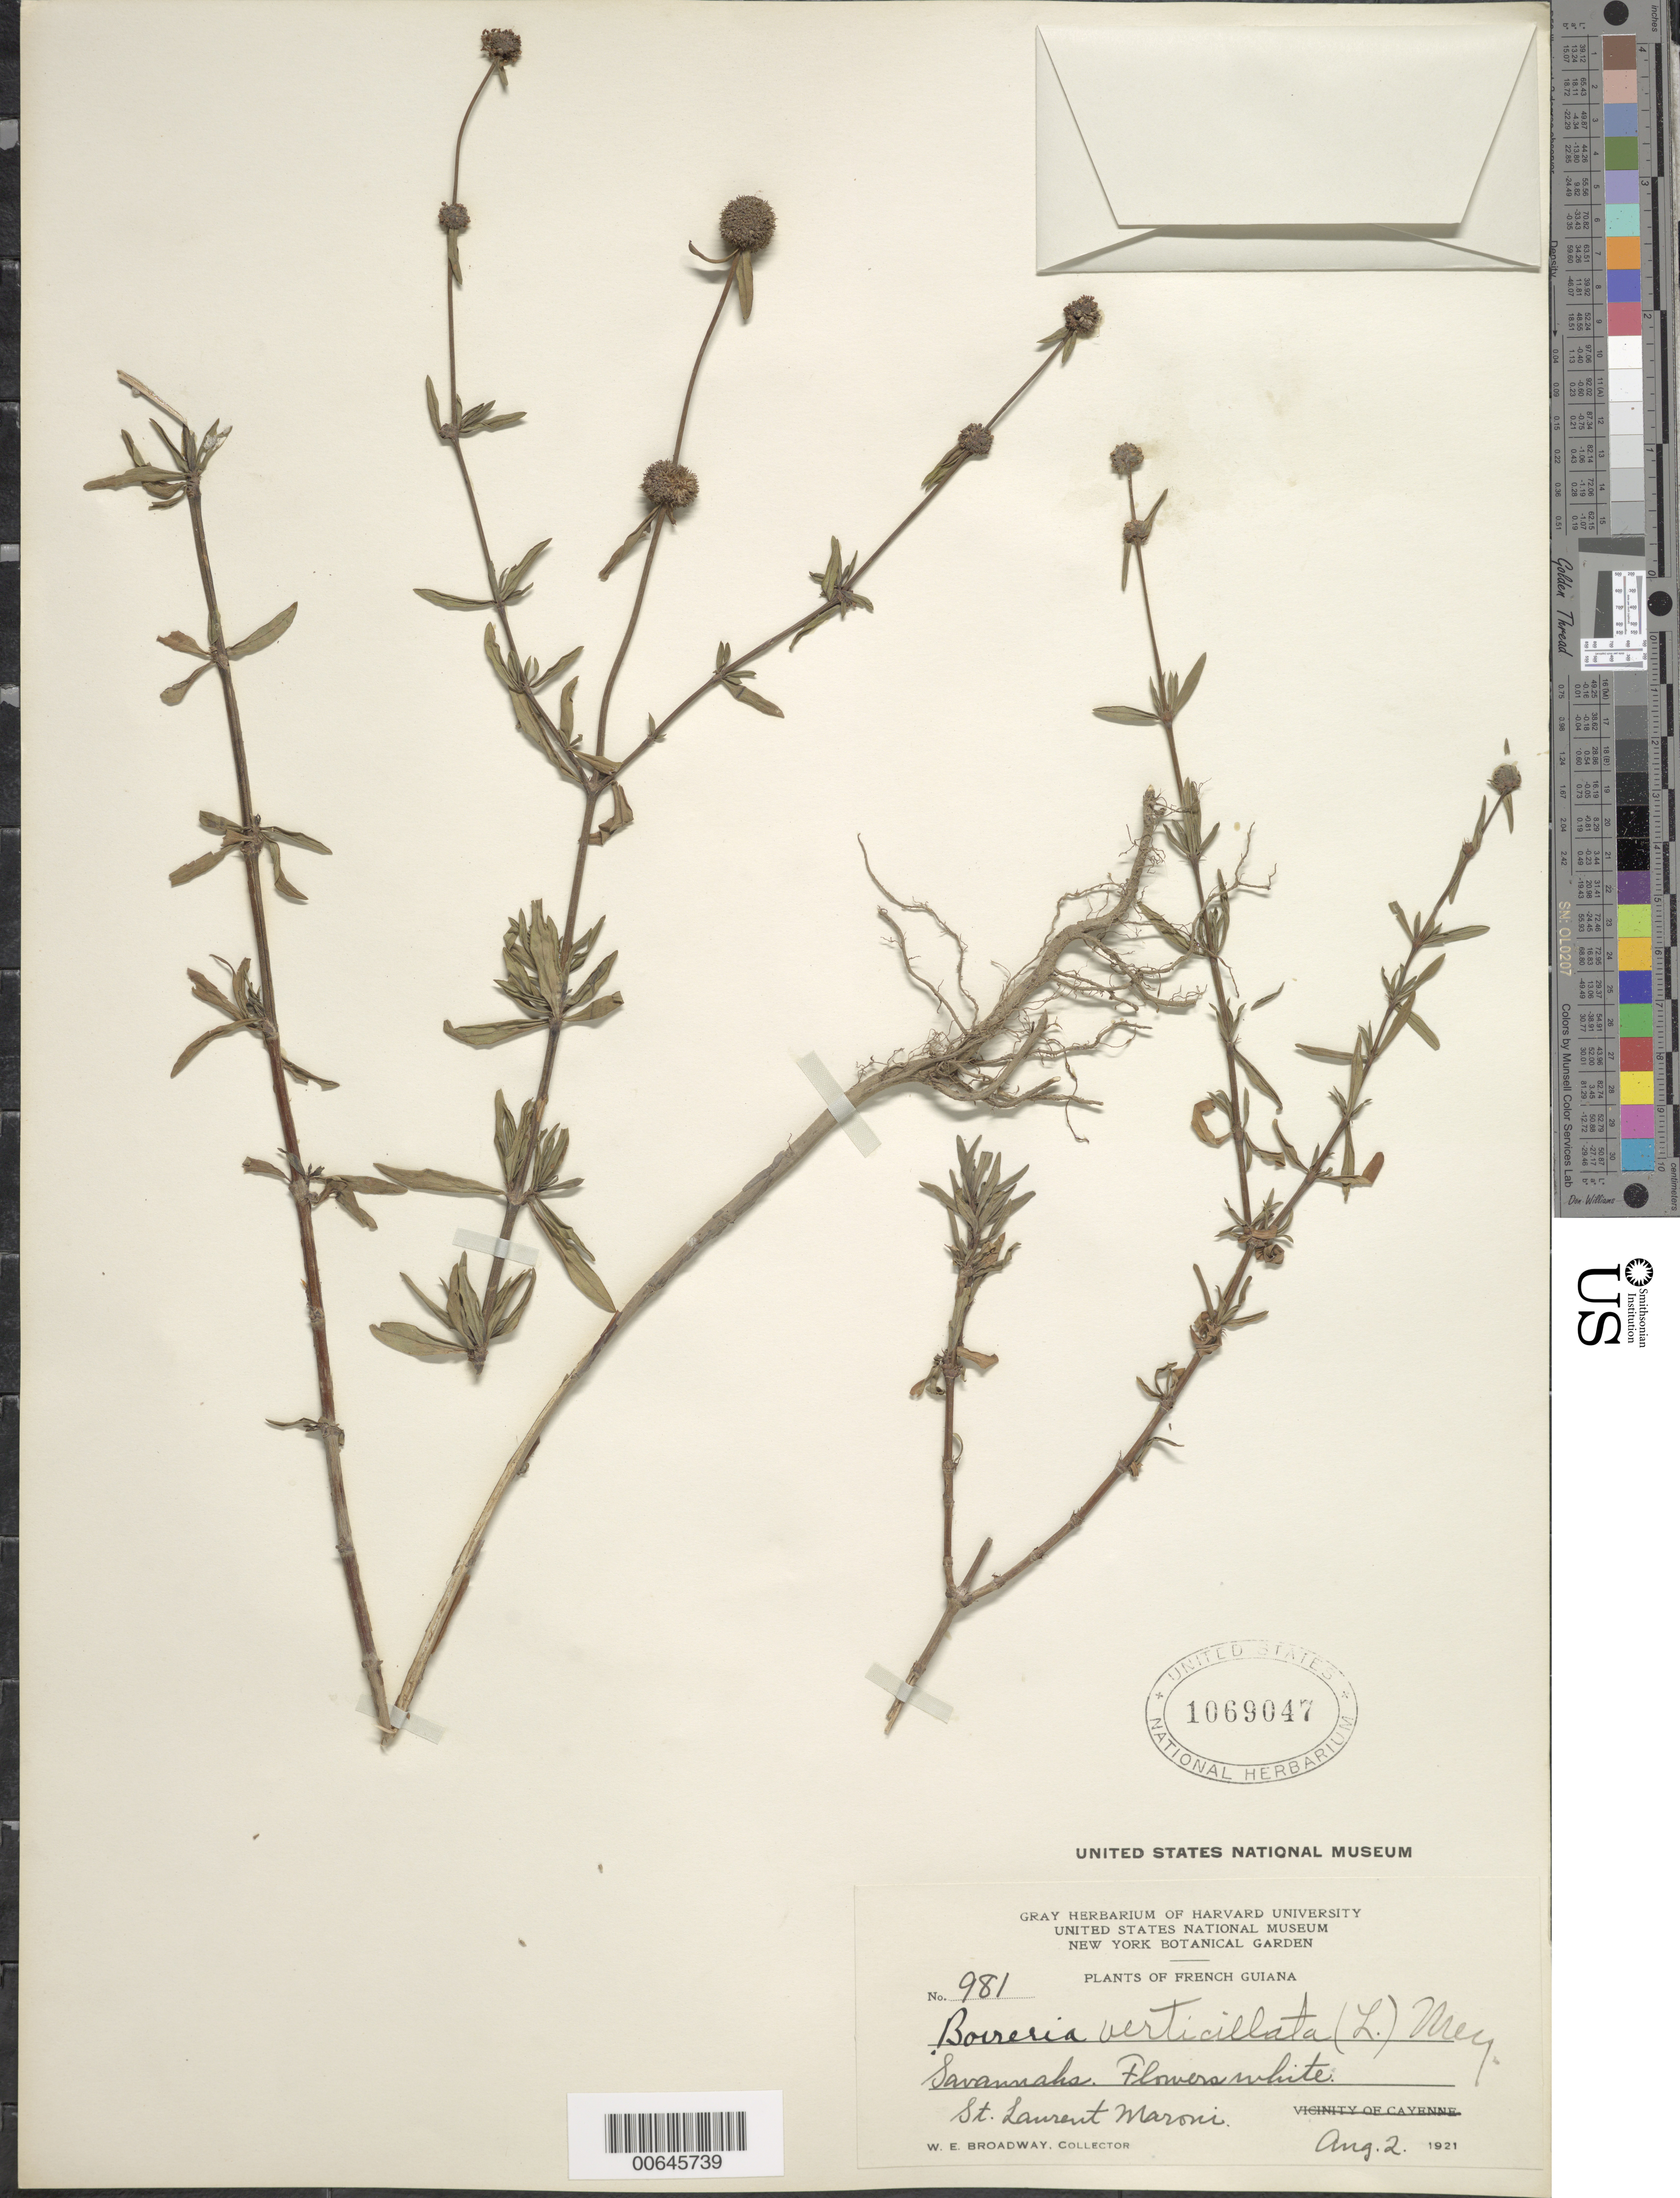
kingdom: Plantae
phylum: Tracheophyta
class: Magnoliopsida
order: Gentianales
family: Rubiaceae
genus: Borreria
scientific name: Borreria verticillata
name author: (L.) G. Mey.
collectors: W. E. Broadway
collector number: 981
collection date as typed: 2-Aug-21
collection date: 1921-08-02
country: French Guiana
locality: St. Laurent du Maroni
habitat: Savannas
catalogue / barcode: US 1069047